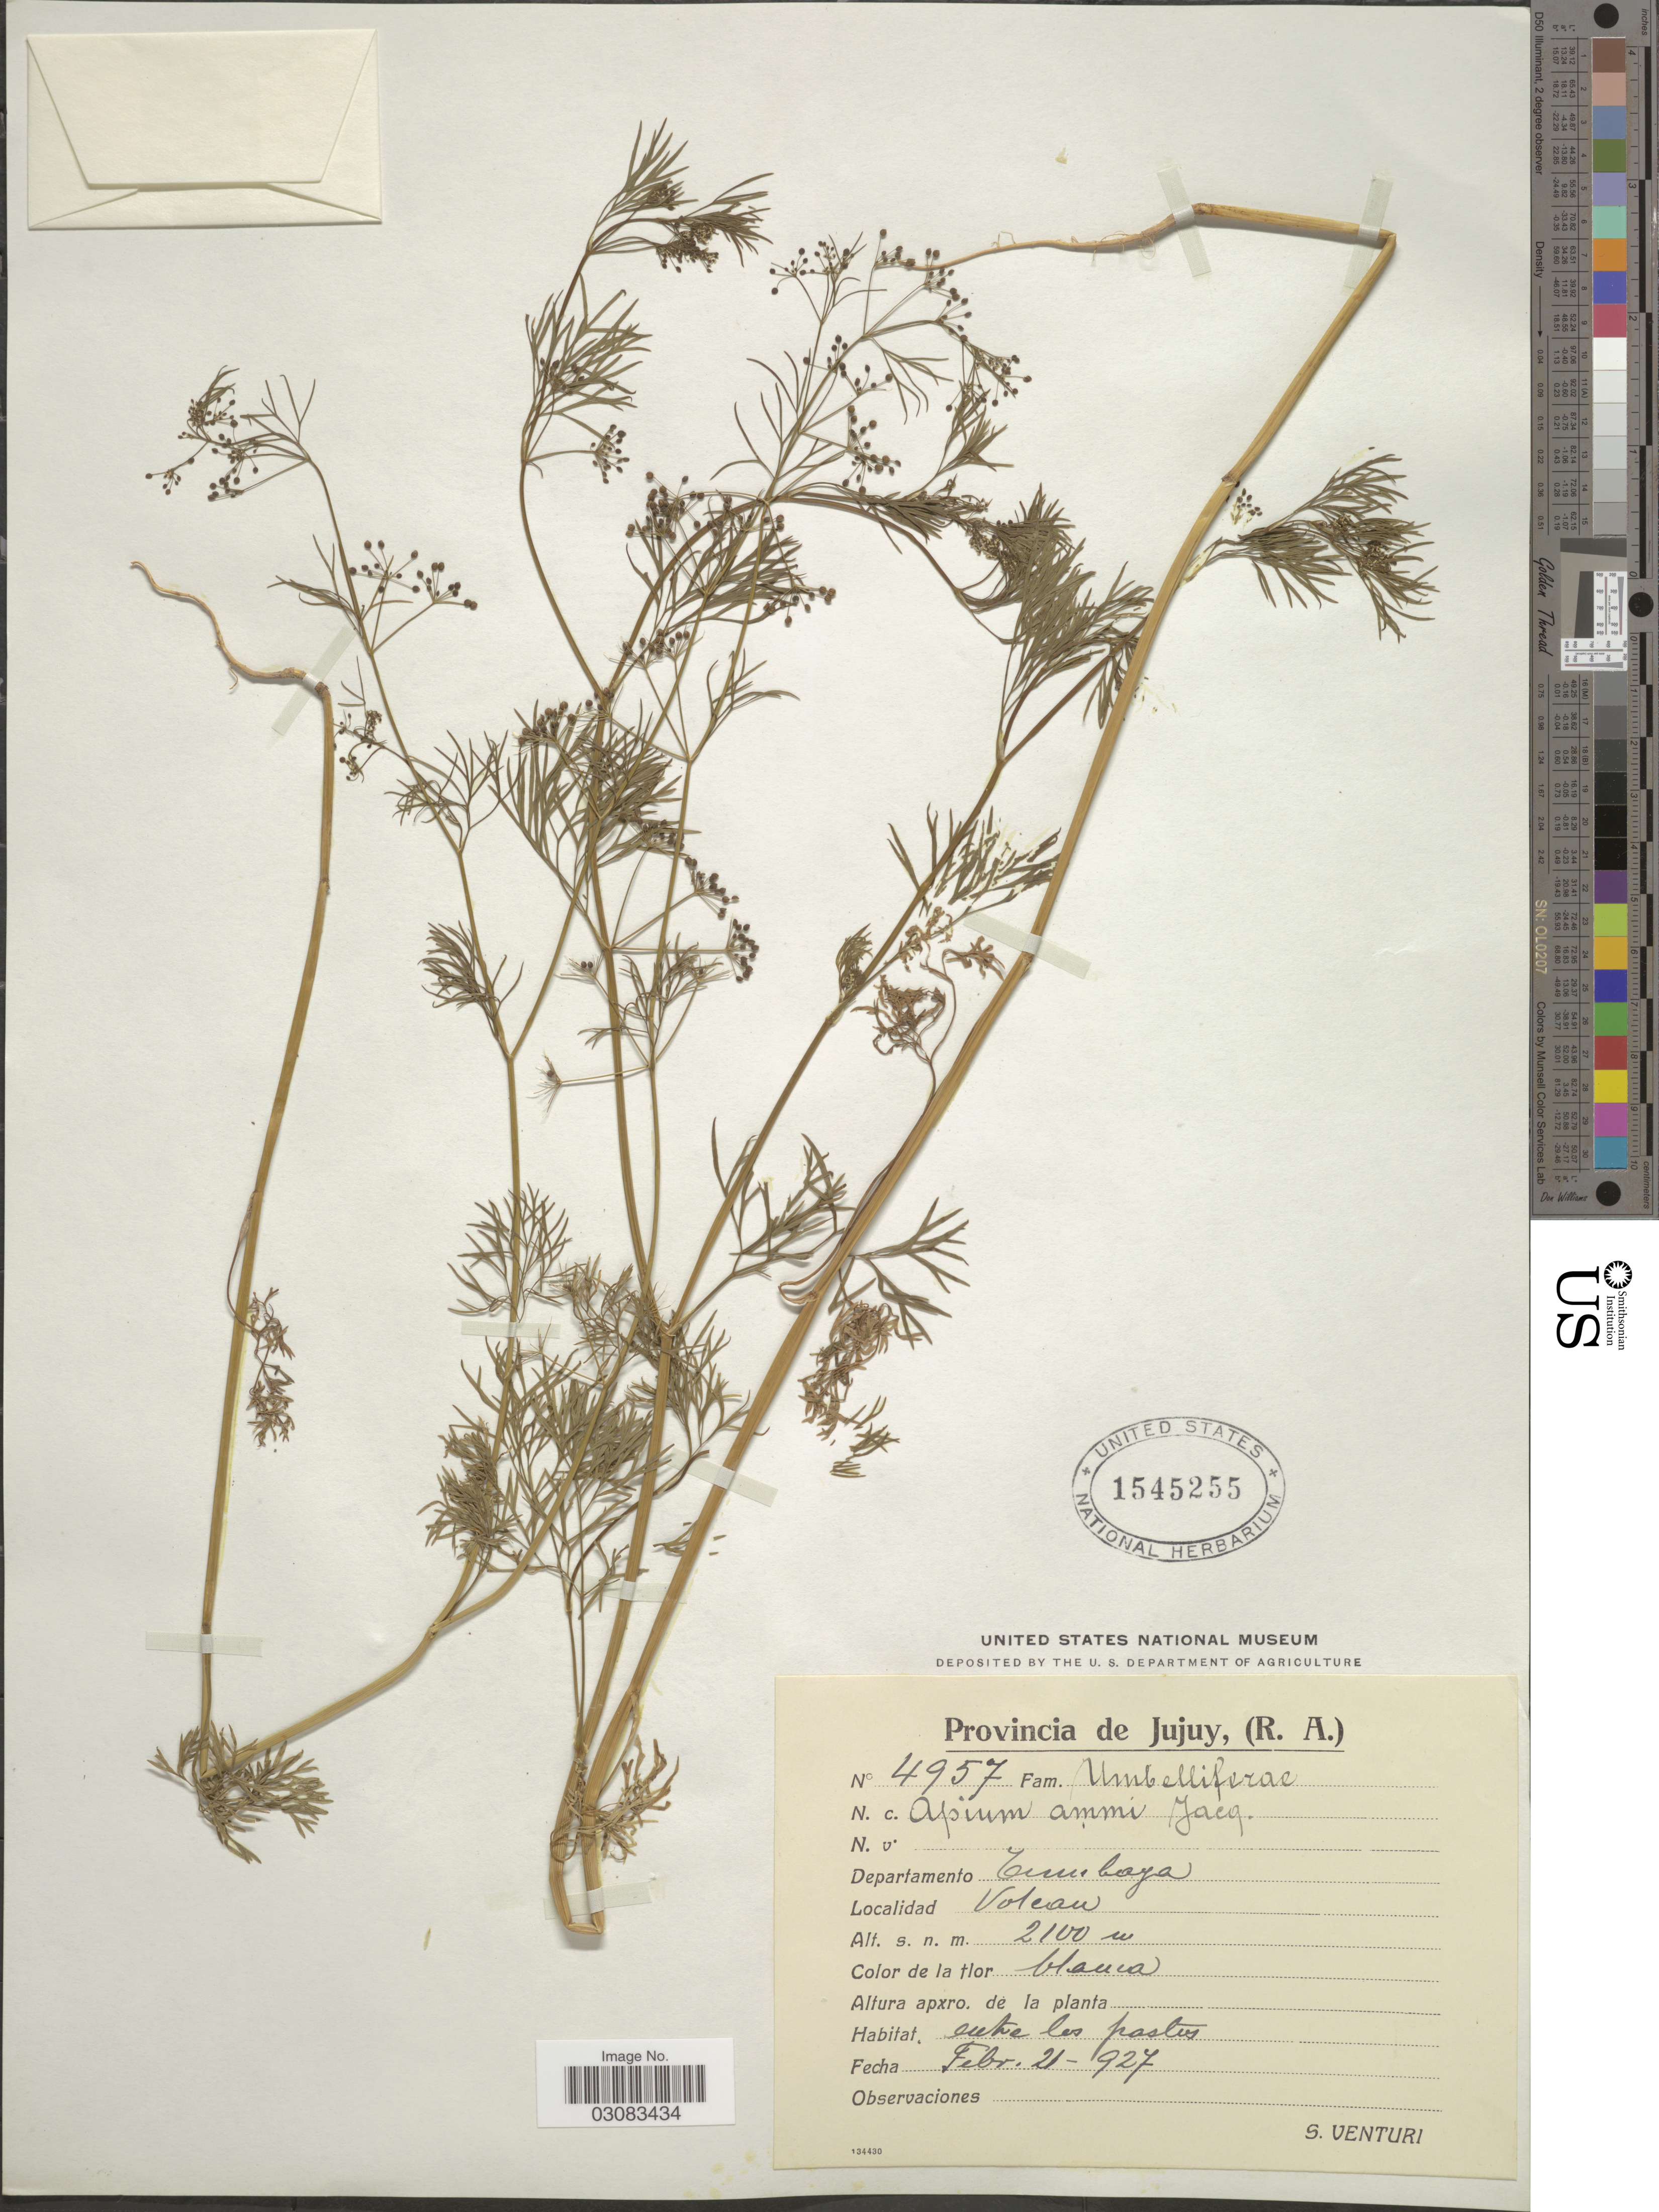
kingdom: Plantae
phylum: Tracheophyta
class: Magnoliopsida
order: Apiales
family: Apiaceae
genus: Cyclospermum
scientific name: Cyclospermum leptophyllum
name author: (Pers.) Sprague ex Britton & P. Wilson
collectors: S. Venturi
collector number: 4957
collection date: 1927-02-21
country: Argentina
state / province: Jujuy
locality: Departamento Tumbaya. Volcan.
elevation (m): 2100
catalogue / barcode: US 1545255